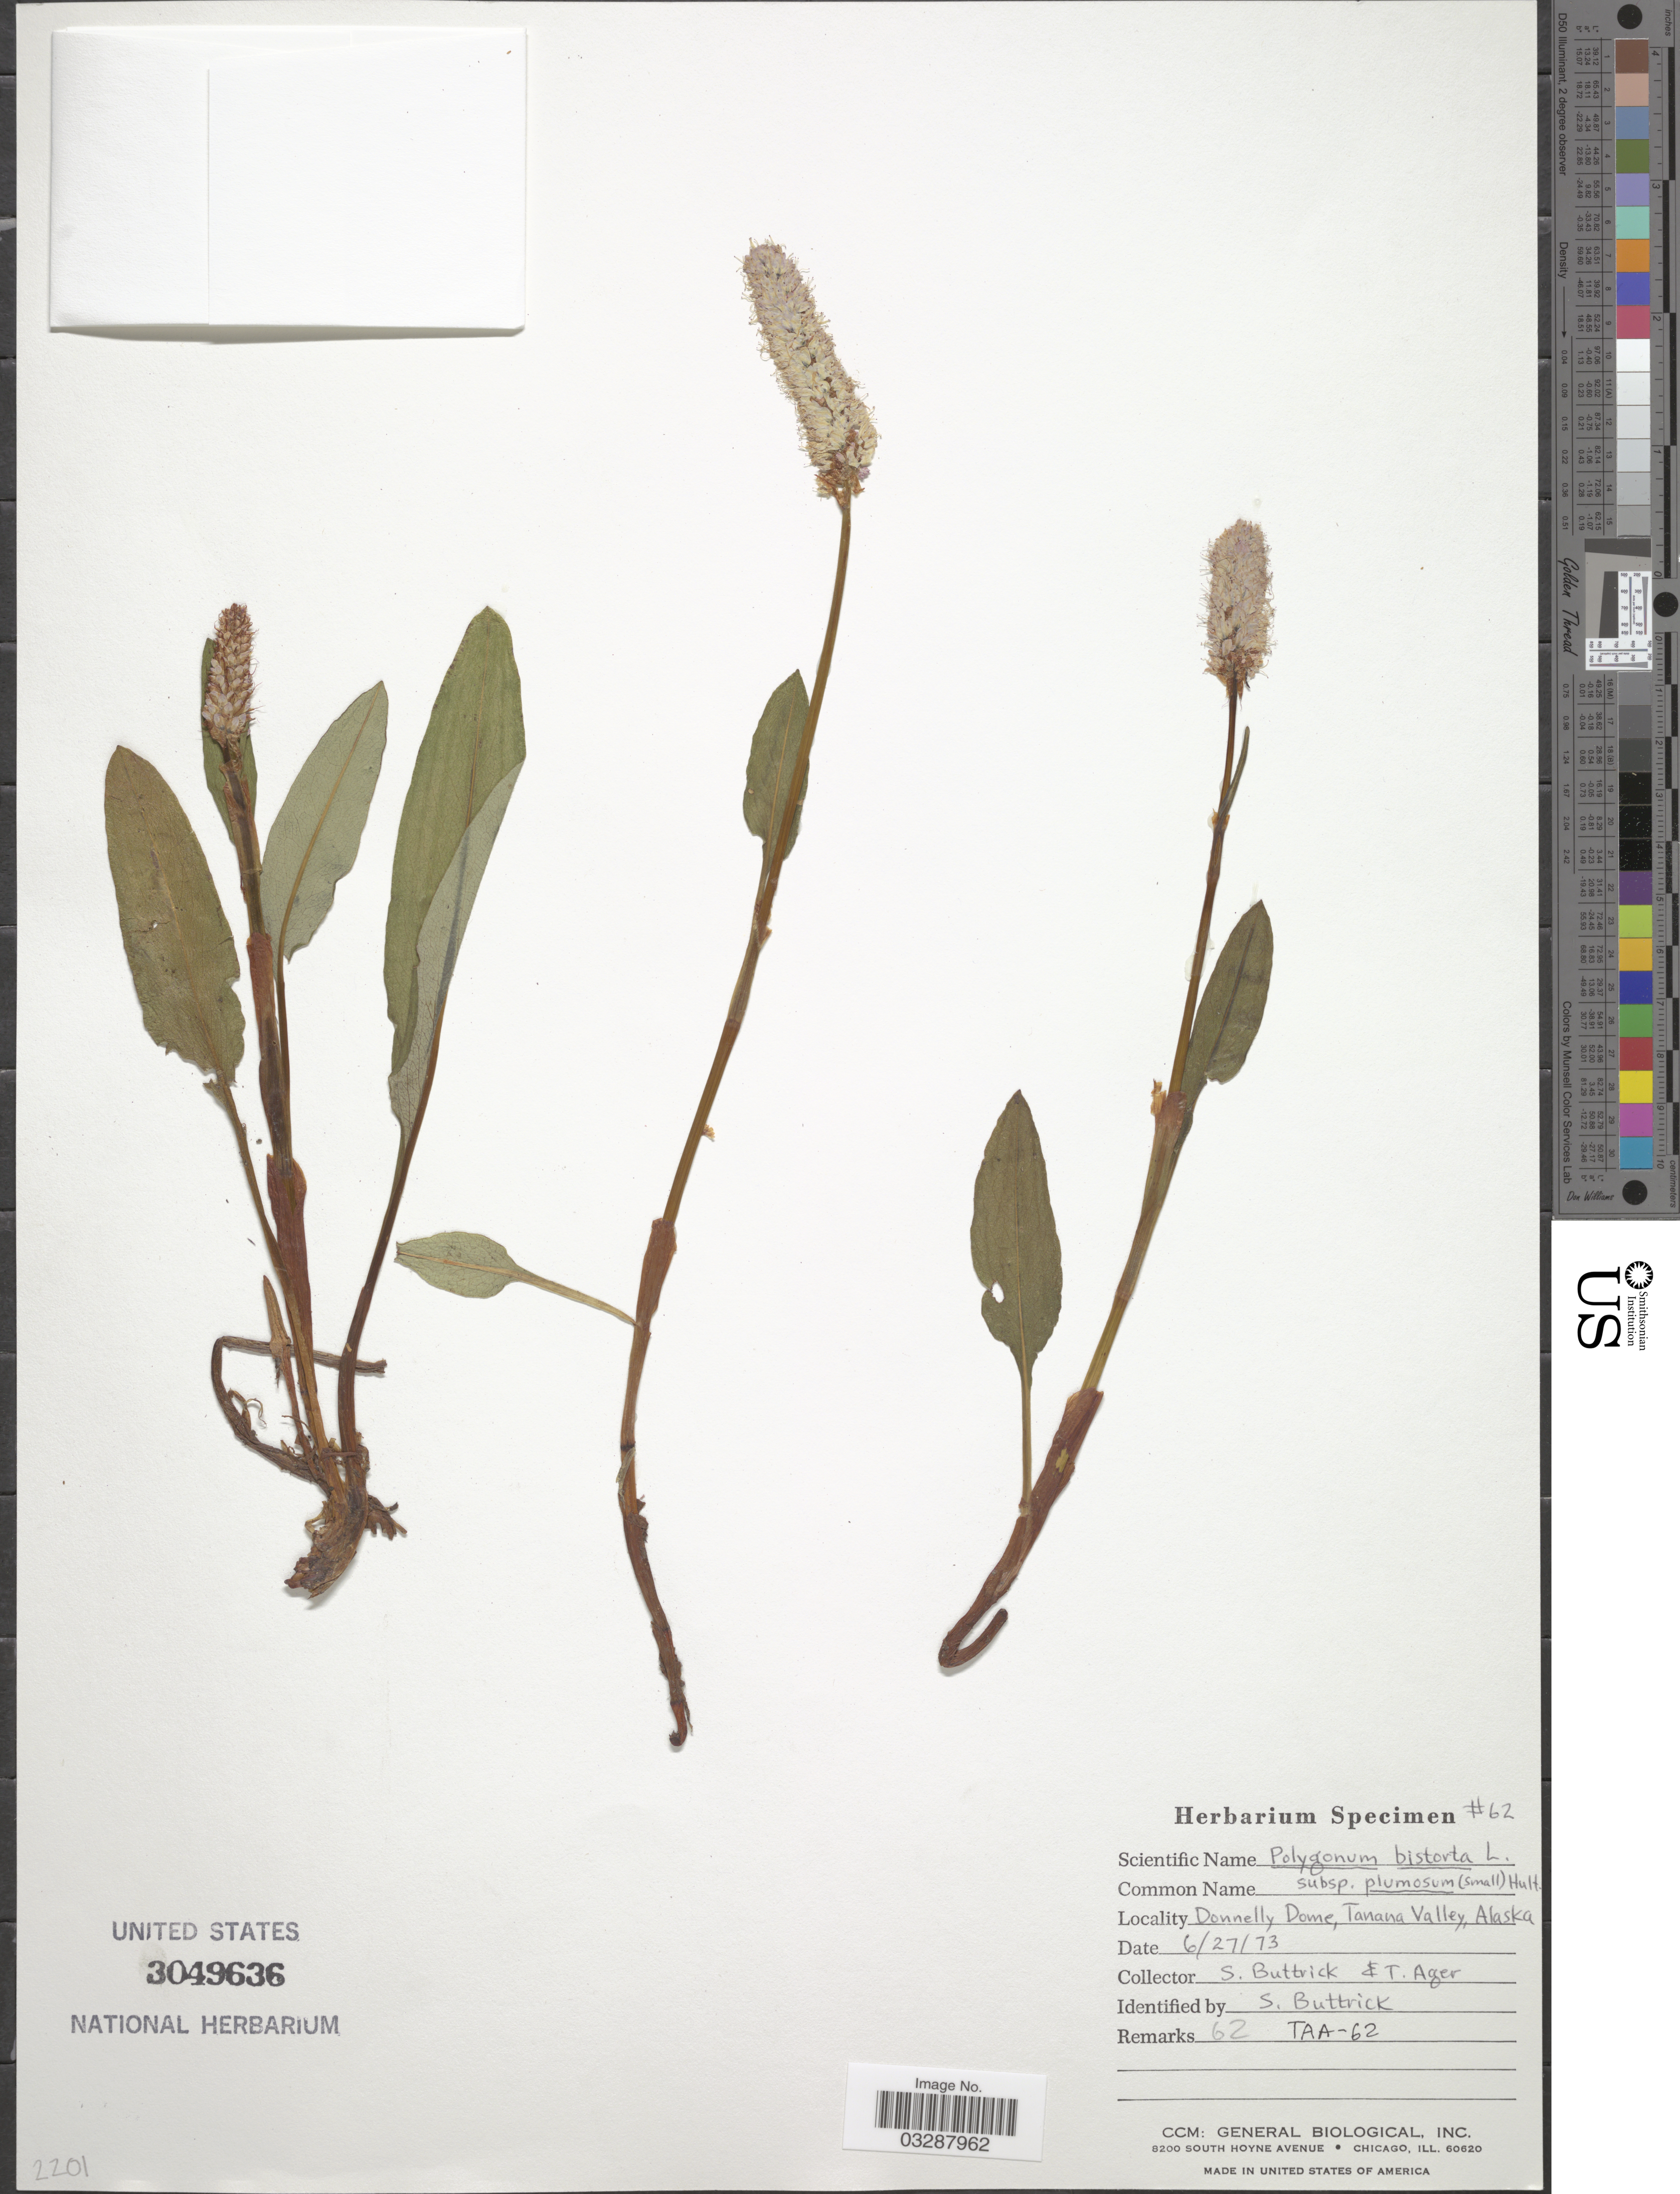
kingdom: Plantae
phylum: Tracheophyta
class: Magnoliopsida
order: Caryophyllales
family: Polygonaceae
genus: Bistorta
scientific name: Bistorta plumosa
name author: (Small) Greene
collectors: S. Buttrick & T. Ager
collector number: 62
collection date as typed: Transcribed d/m/y: 27/6/73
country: United States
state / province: Alaska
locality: Donnelly Dome, Tanana Valley.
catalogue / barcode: US 3049636